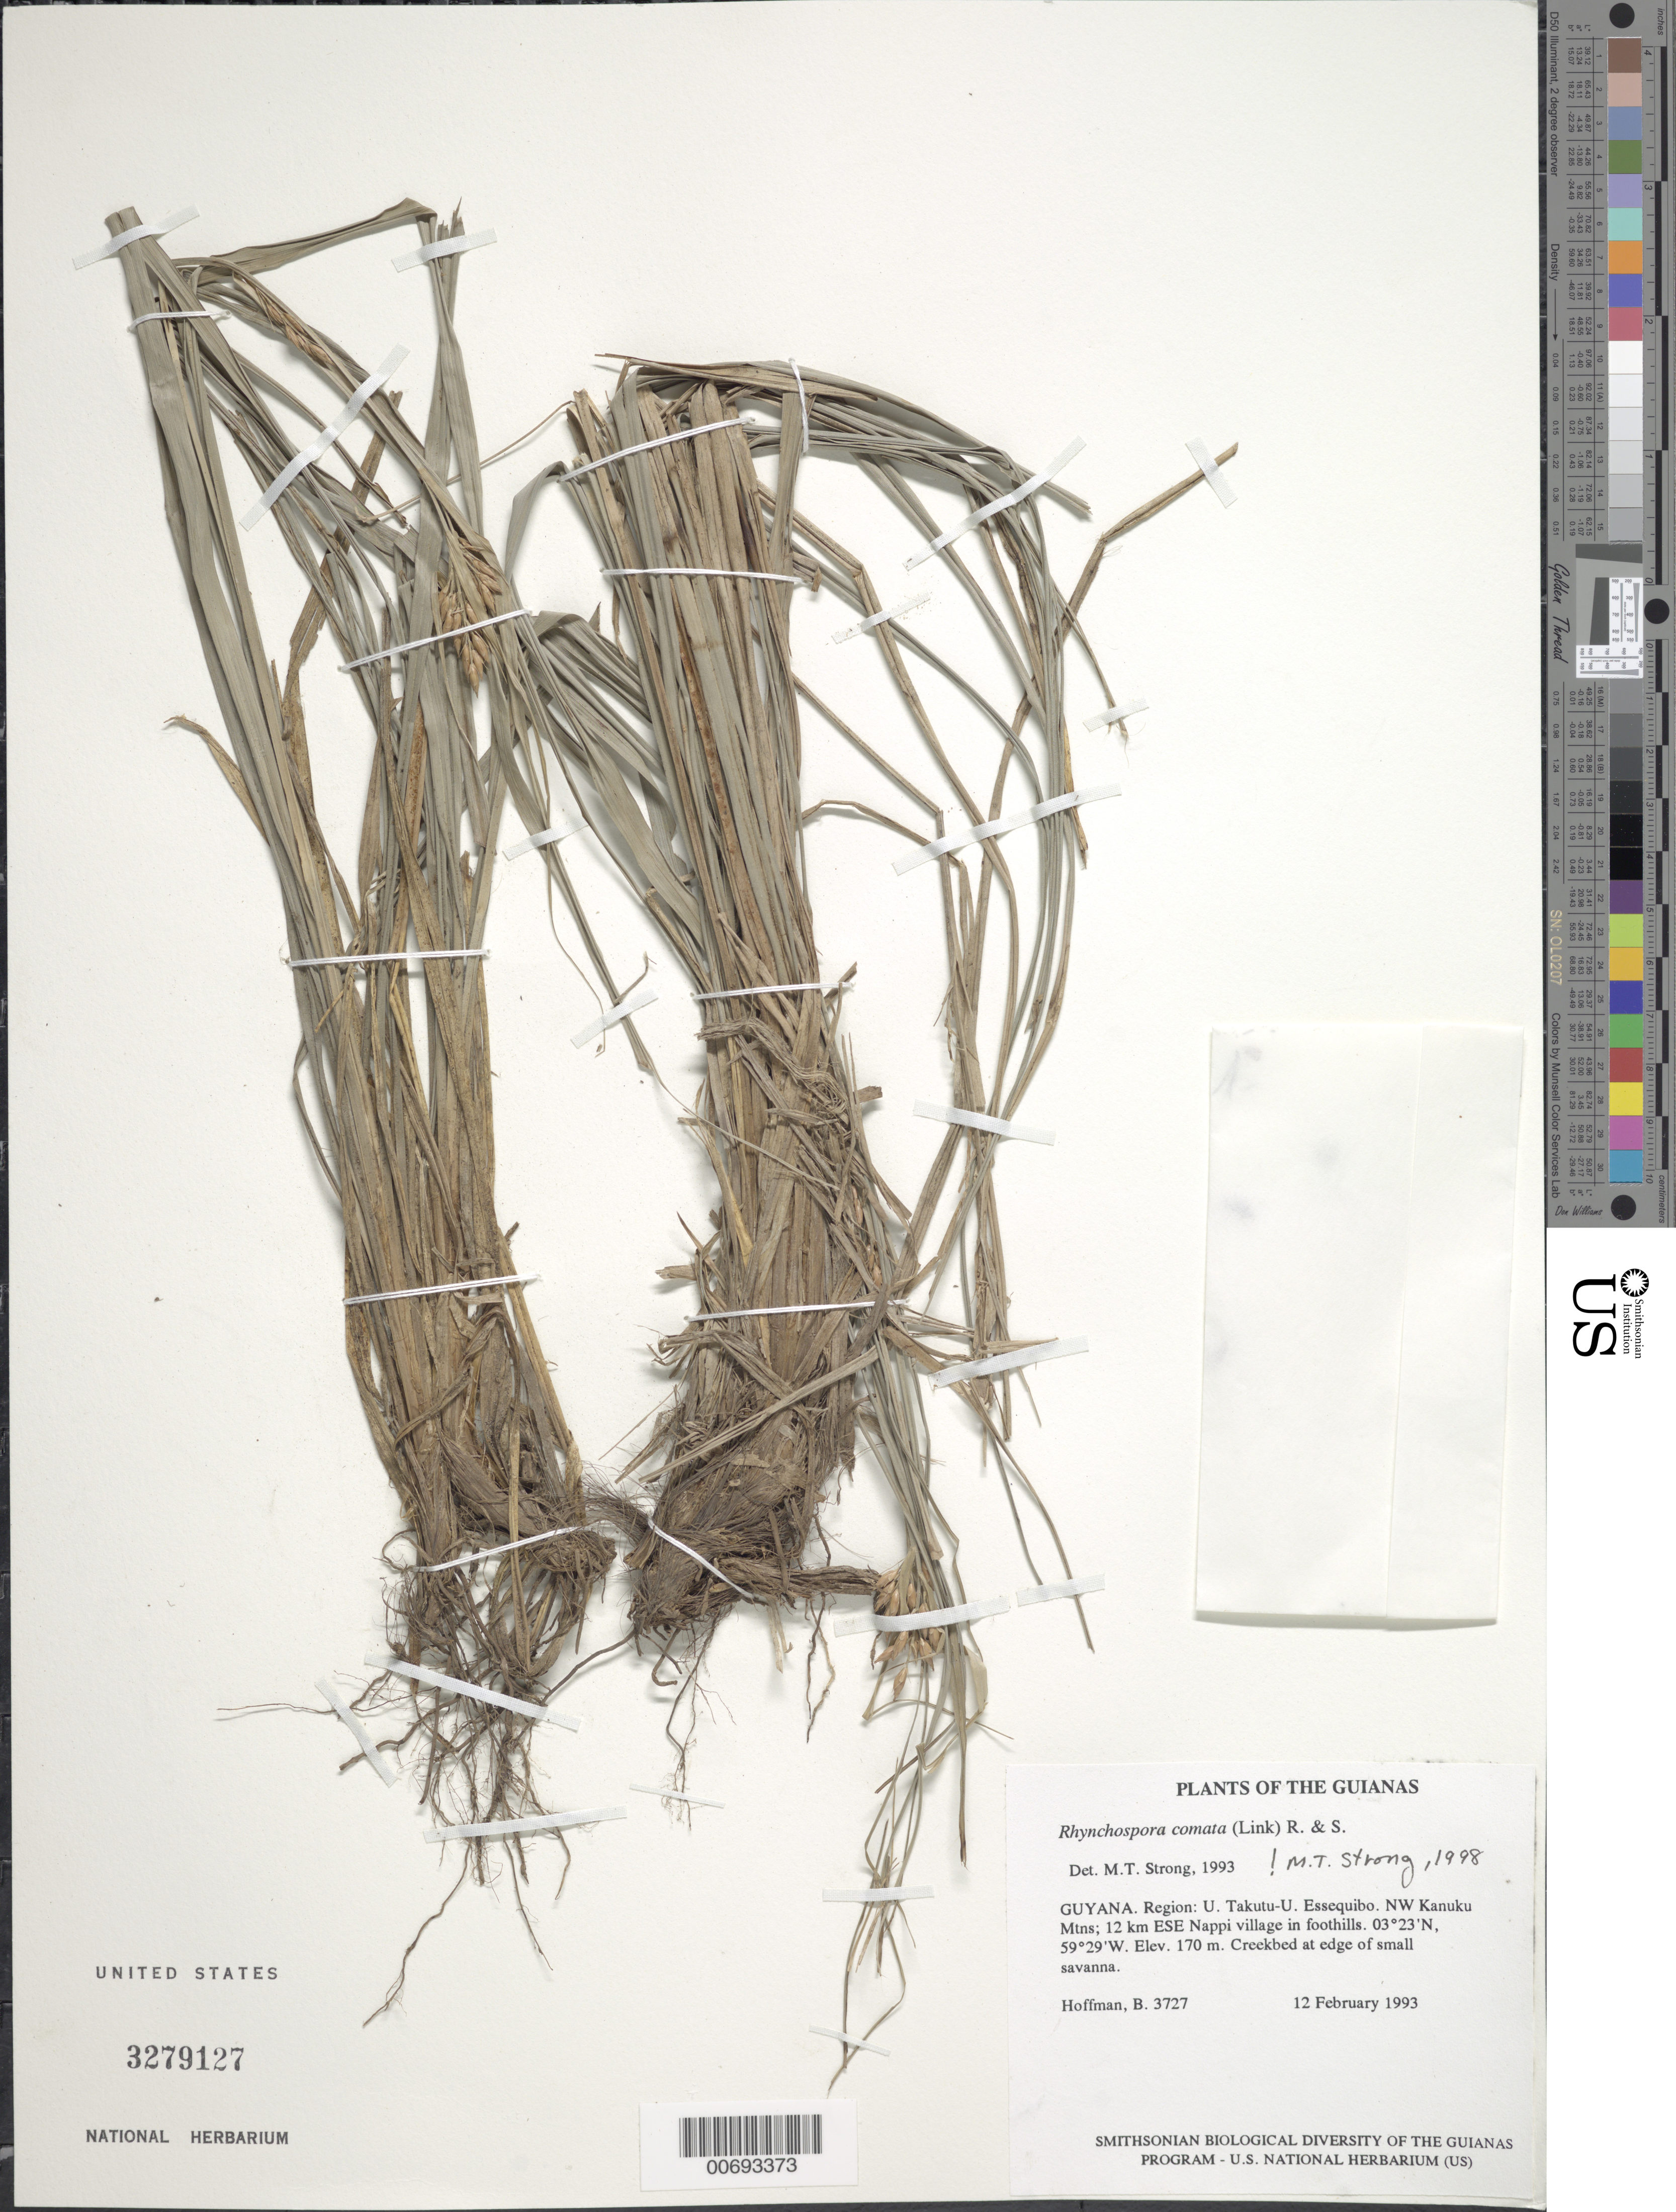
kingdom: Plantae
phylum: Tracheophyta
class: Liliopsida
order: Poales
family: Cyperaceae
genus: Rhynchospora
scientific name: Rhynchospora comata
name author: (Link) Schult.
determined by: Strong, M. T., (US), Smithsonian Institution - National Museum of Natural History (UNITED STATES)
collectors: B. Hoffman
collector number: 3727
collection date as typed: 12 February 1993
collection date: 1993-02-12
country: Guyana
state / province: U. Takutu-U. Essequibo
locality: NW Kanuku Mountains; 12 km ESE of Nappi village in foothills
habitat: Creekbed at edge of small savanna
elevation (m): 170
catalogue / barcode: US 3279127